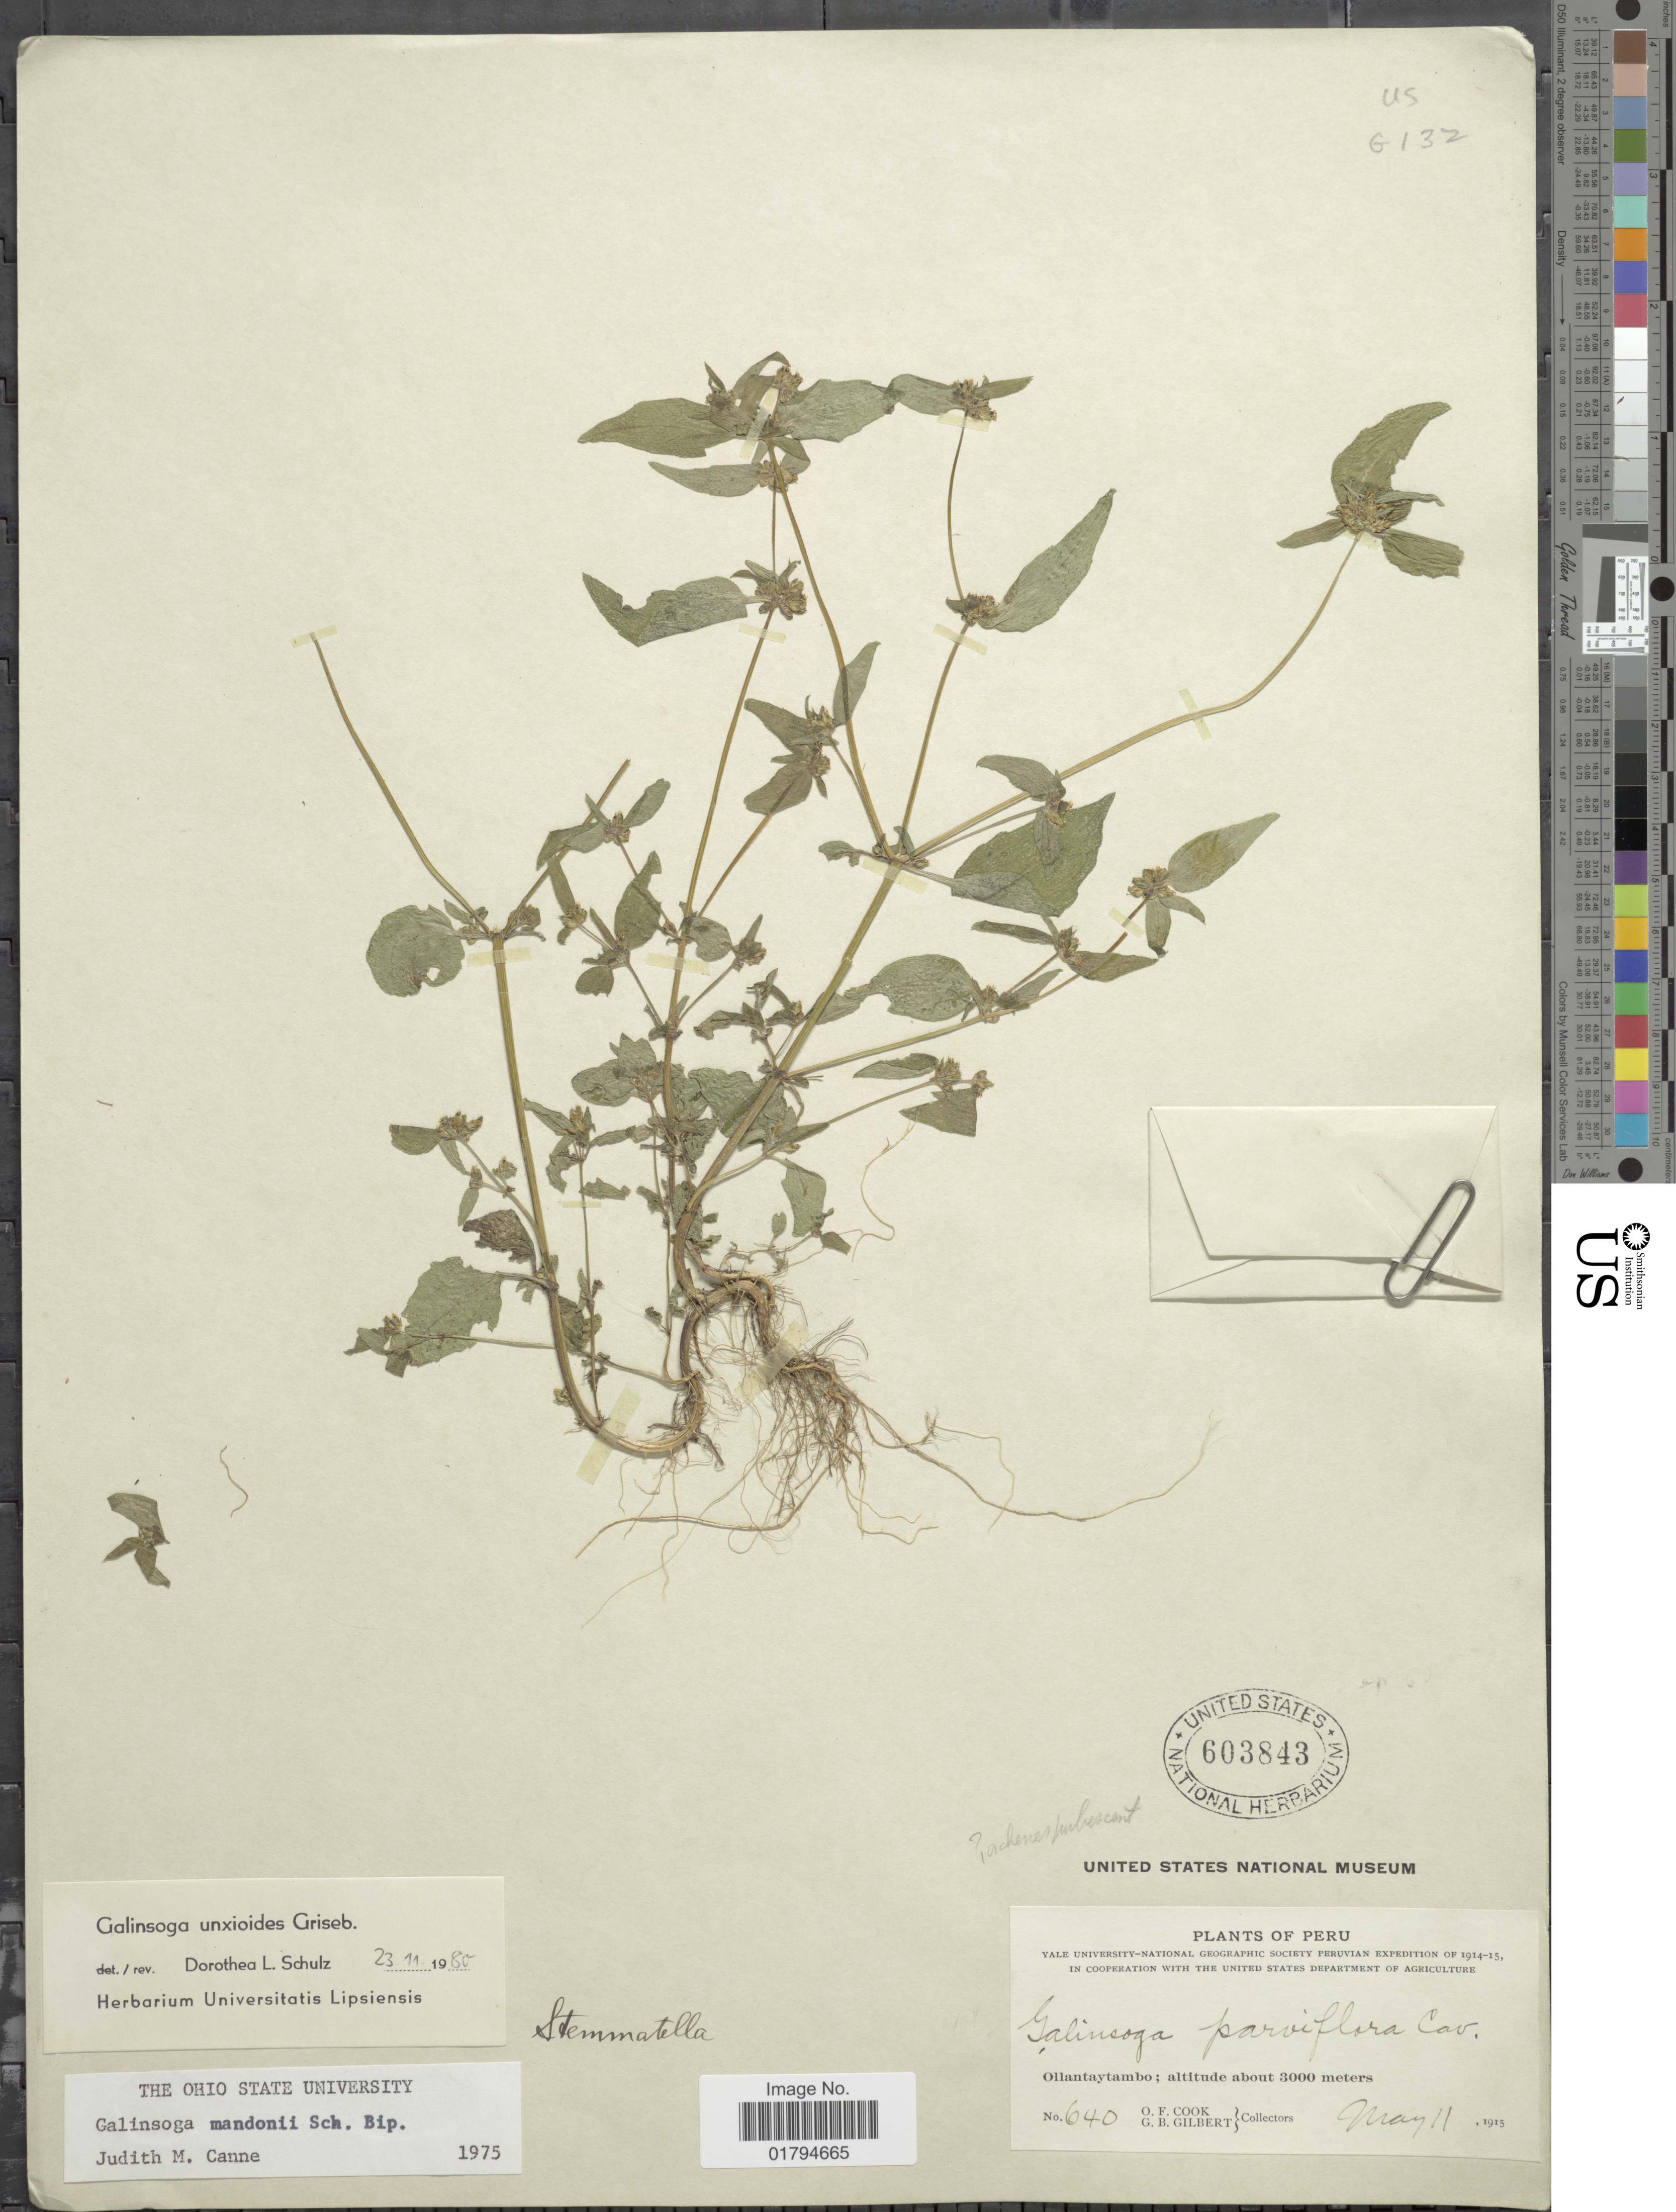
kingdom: Plantae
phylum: Tracheophyta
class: Magnoliopsida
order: Asterales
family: Asteraceae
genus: Galinsoga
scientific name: Galinsoga unxioides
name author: Griseb.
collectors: O. F. Cook & G. B. Gilbert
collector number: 640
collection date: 1915-05-11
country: Peru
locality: Ollantaytambo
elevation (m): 3000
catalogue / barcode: US 603843